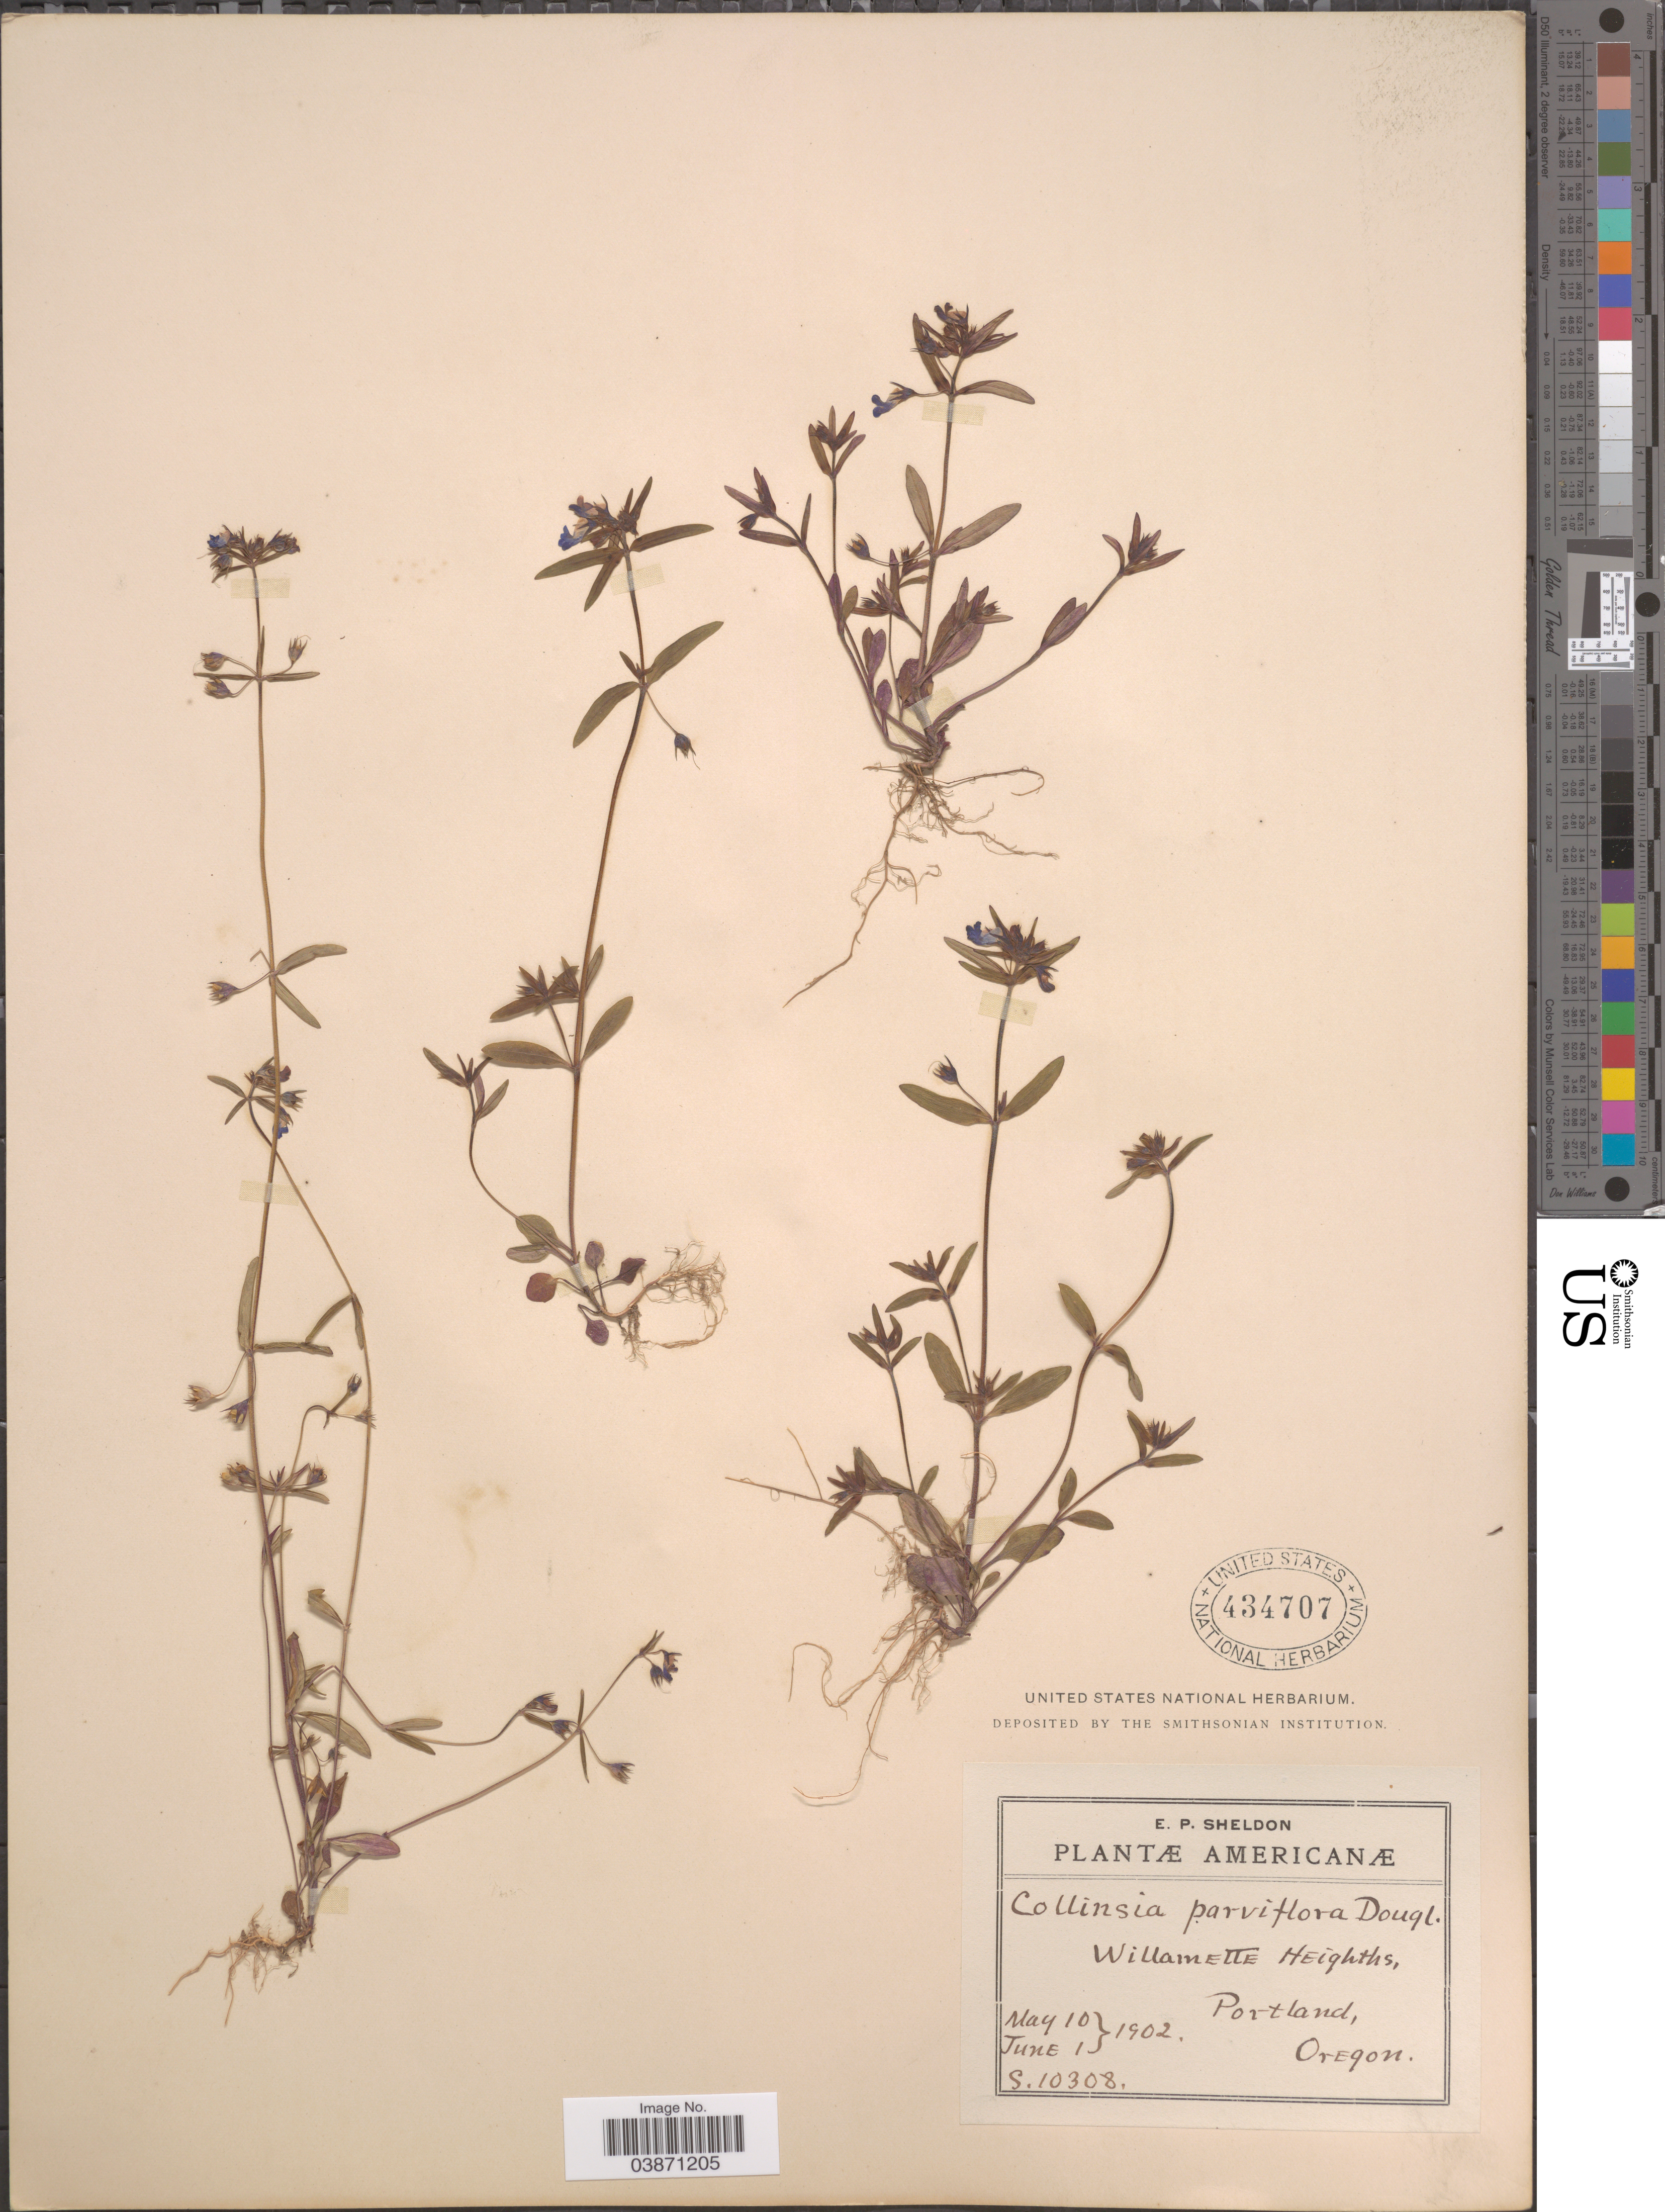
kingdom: Plantae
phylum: Tracheophyta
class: Magnoliopsida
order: Lamiales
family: Plantaginaceae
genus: Collinsia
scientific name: Collinsia parviflora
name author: Douglas ex Lindl.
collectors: E. P. Sheldon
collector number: S10308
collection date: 1902-05-10/1902-06-01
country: United States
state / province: Oregon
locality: Willamette Heights, Portland.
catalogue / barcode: US 434707